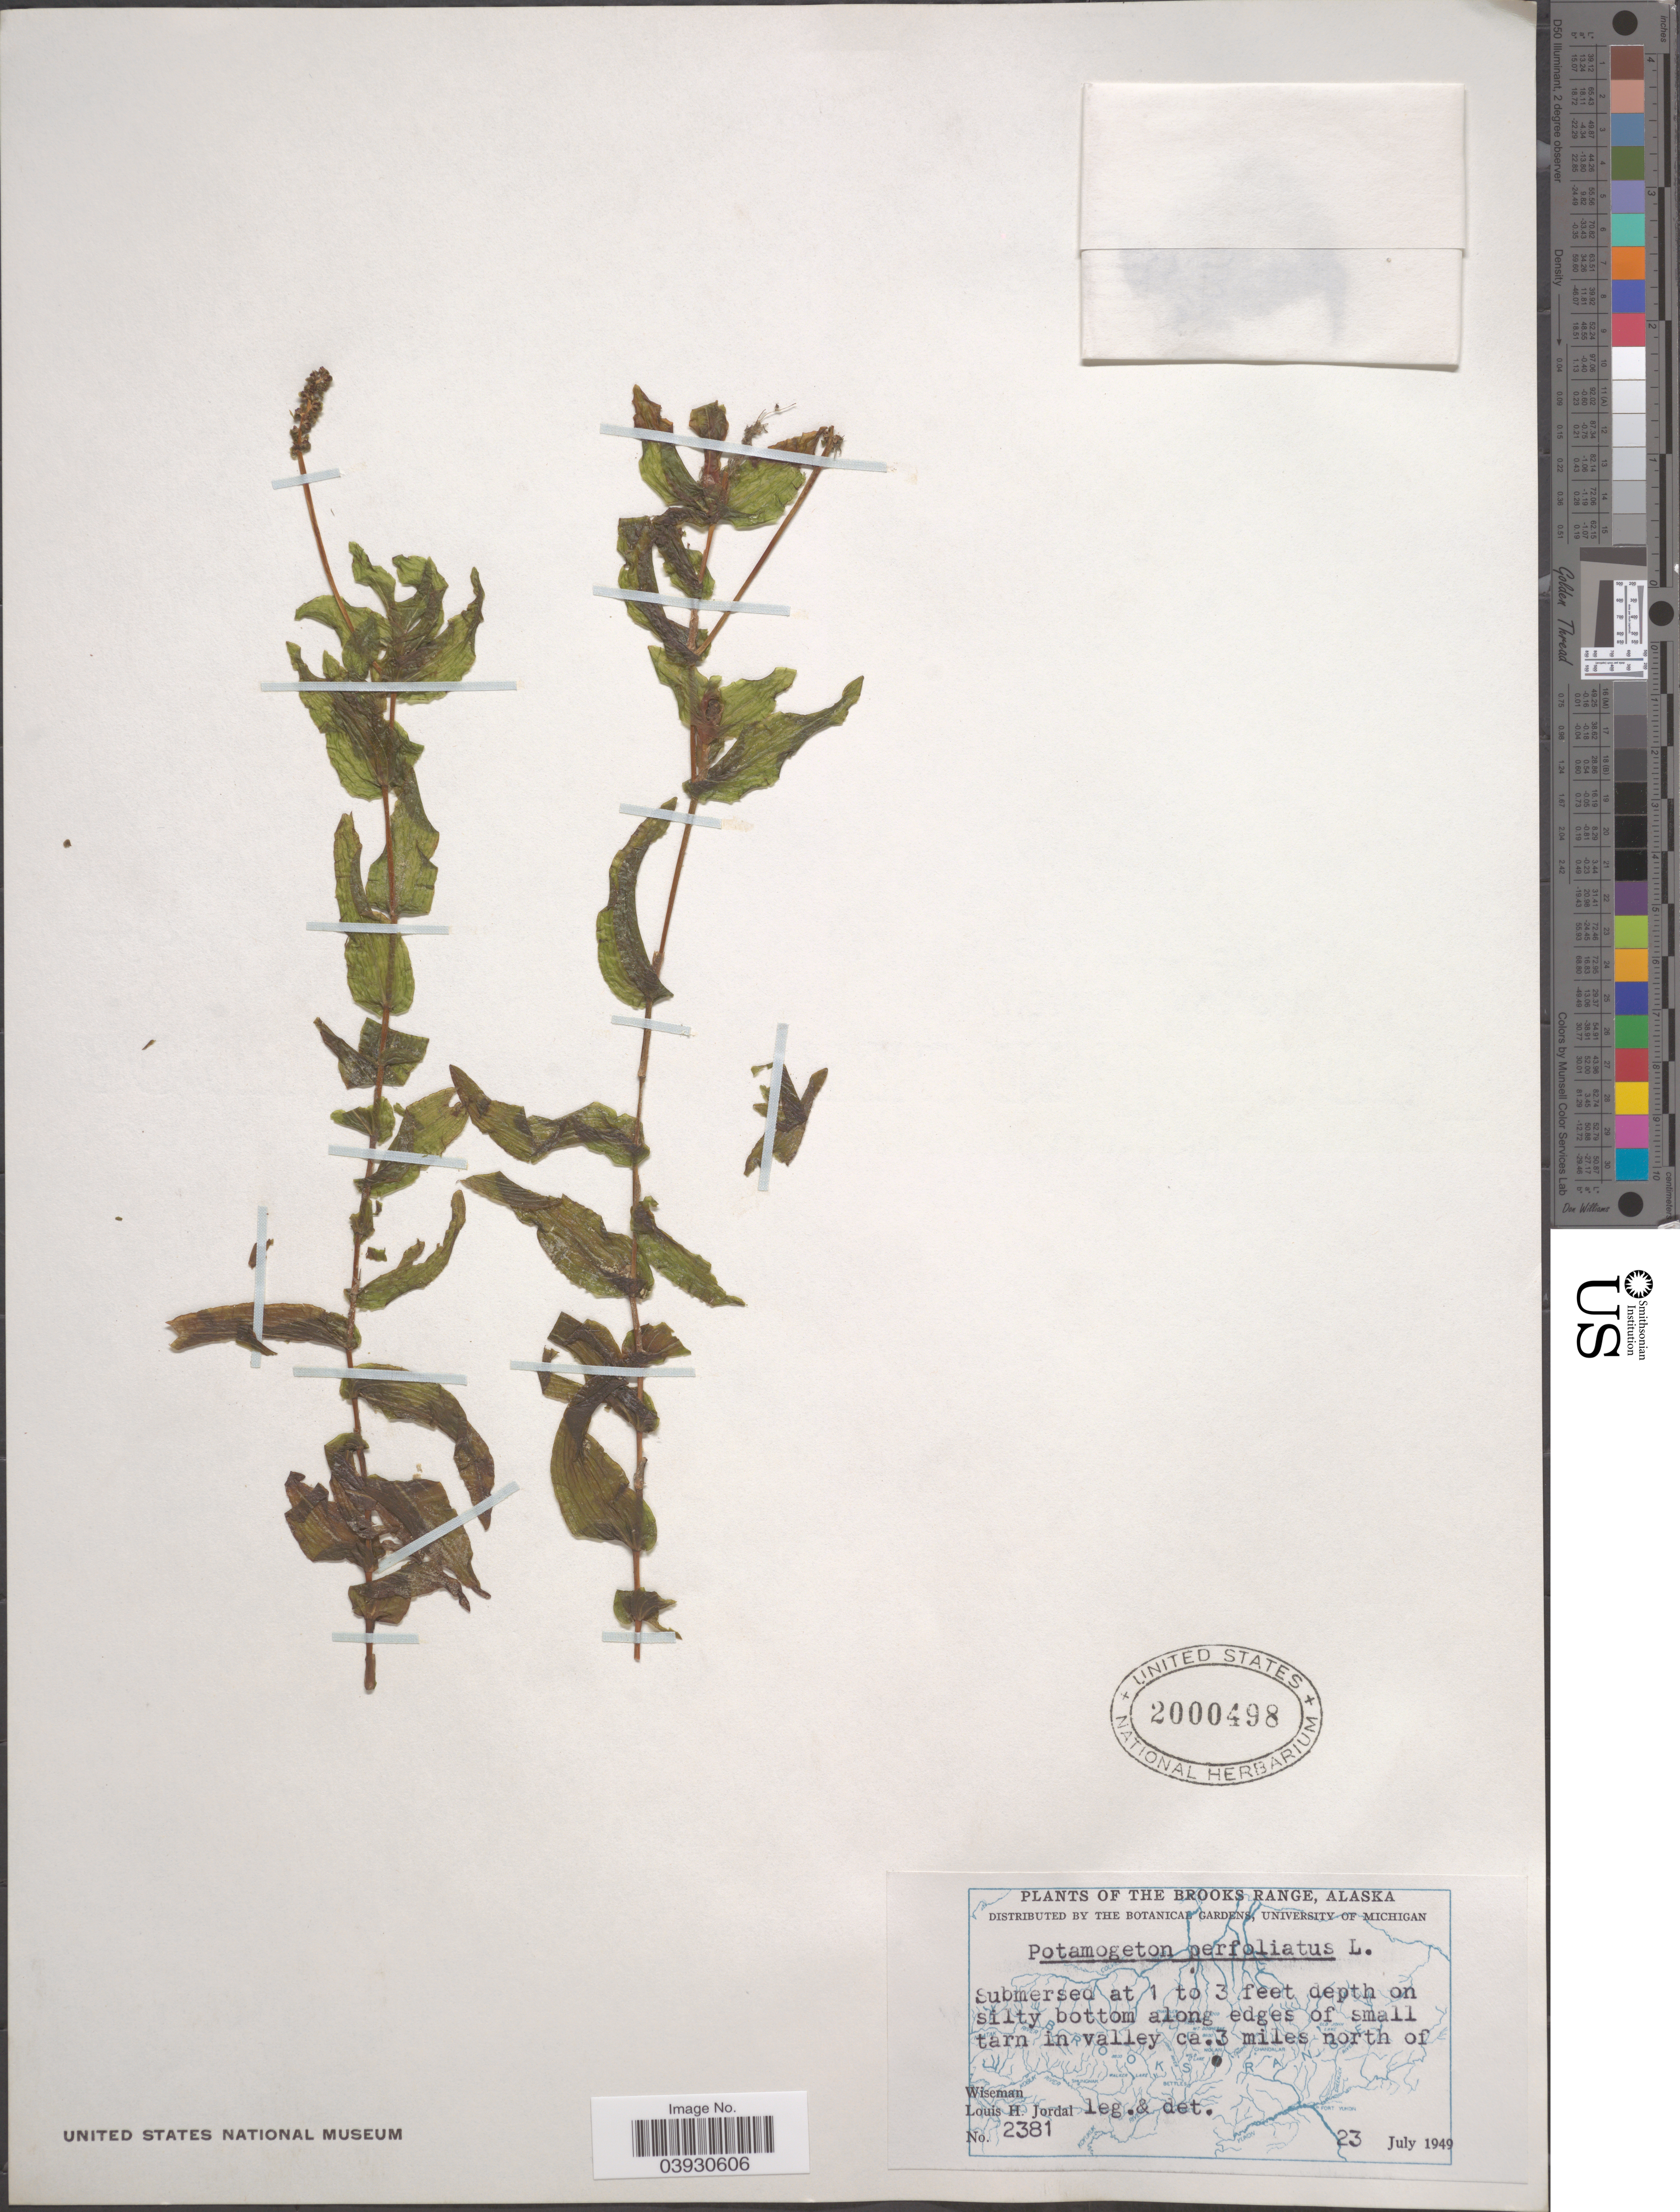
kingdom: Plantae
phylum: Tracheophyta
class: Liliopsida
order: Alismatales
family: Potamogetonaceae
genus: Potamogeton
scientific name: Potamogeton perfoliatus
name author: L.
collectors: L. Jordal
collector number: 2381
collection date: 1949-07-23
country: United States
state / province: Alaska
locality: Brooks Range. On silty bottom along edges of small tarn in valley ca. 3 miles north of Wiseman.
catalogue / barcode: US 2000498